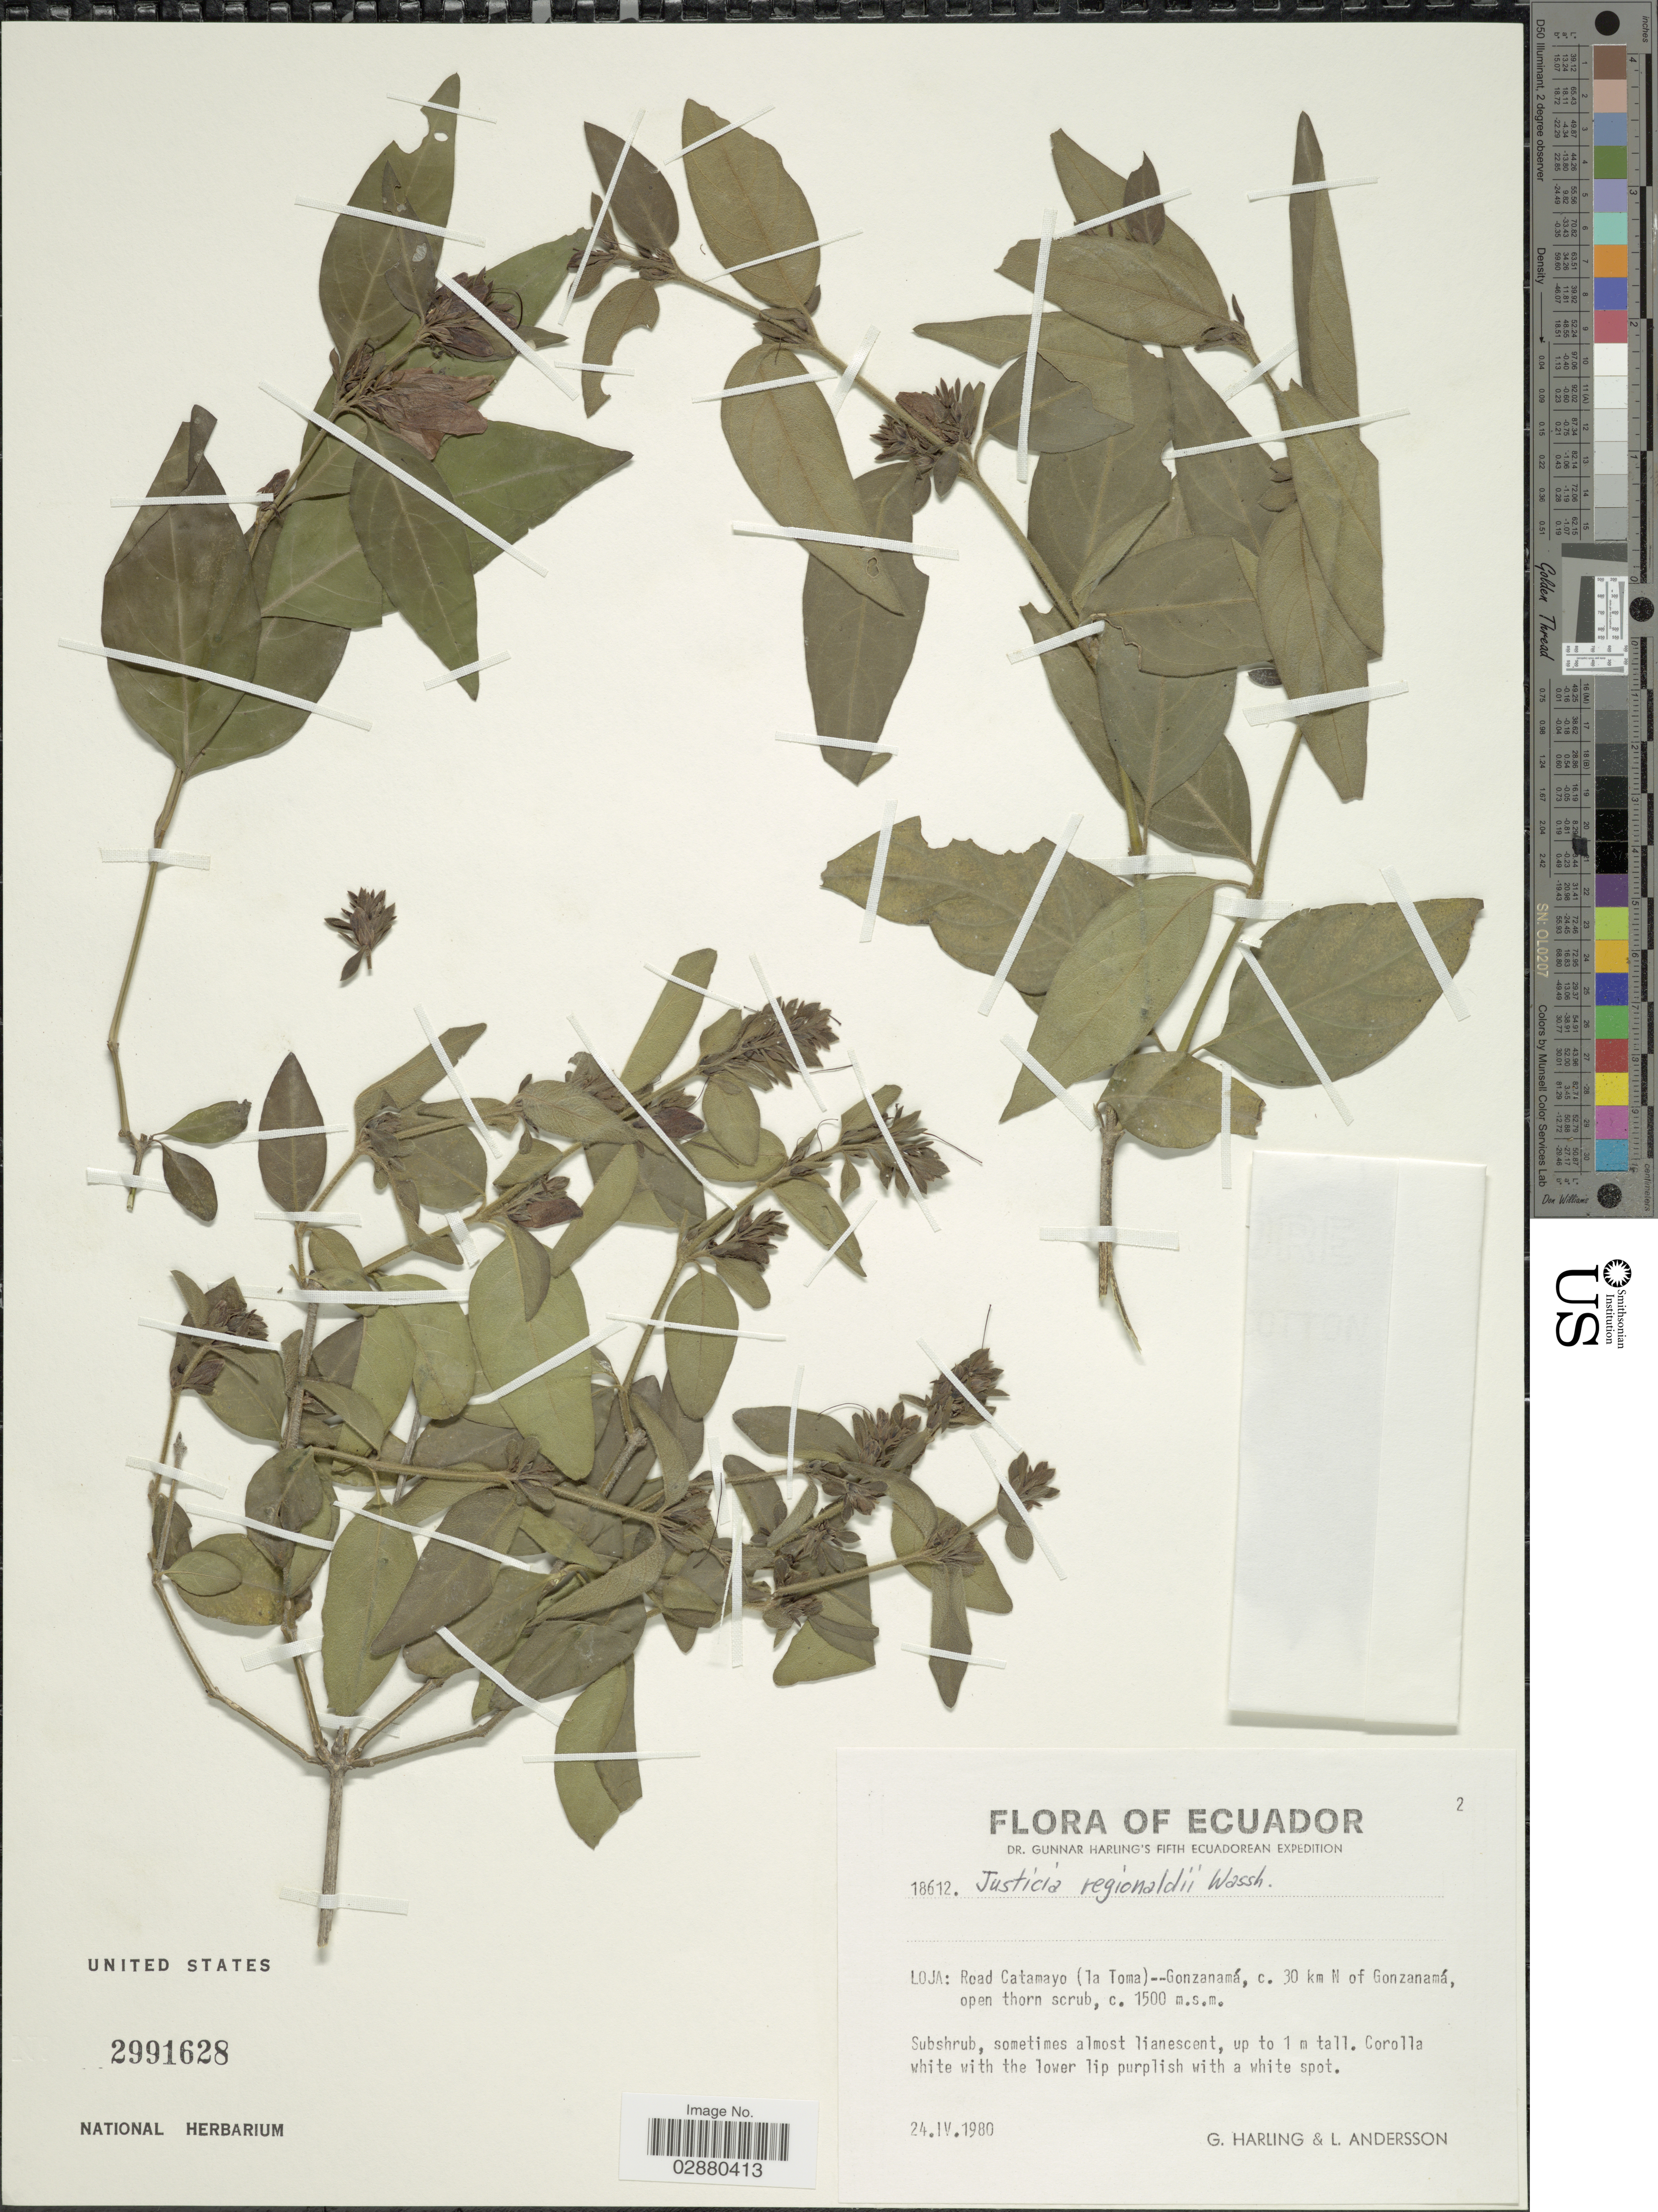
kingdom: Plantae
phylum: Tracheophyta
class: Magnoliopsida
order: Lamiales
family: Acanthaceae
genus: Justicia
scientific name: Justicia reginaldii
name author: Wassh.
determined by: Fisher, Amanda, (LOB), California State University, Long Beach (UNITED STATES)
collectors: G. Harling & L. Andersson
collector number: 18612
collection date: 1980-04-24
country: Ecuador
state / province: Loja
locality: Road Catamato (la Toma)--Gonzanamá, c. 30 km N of Gonzanamá.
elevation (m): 1500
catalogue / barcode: US 2991628